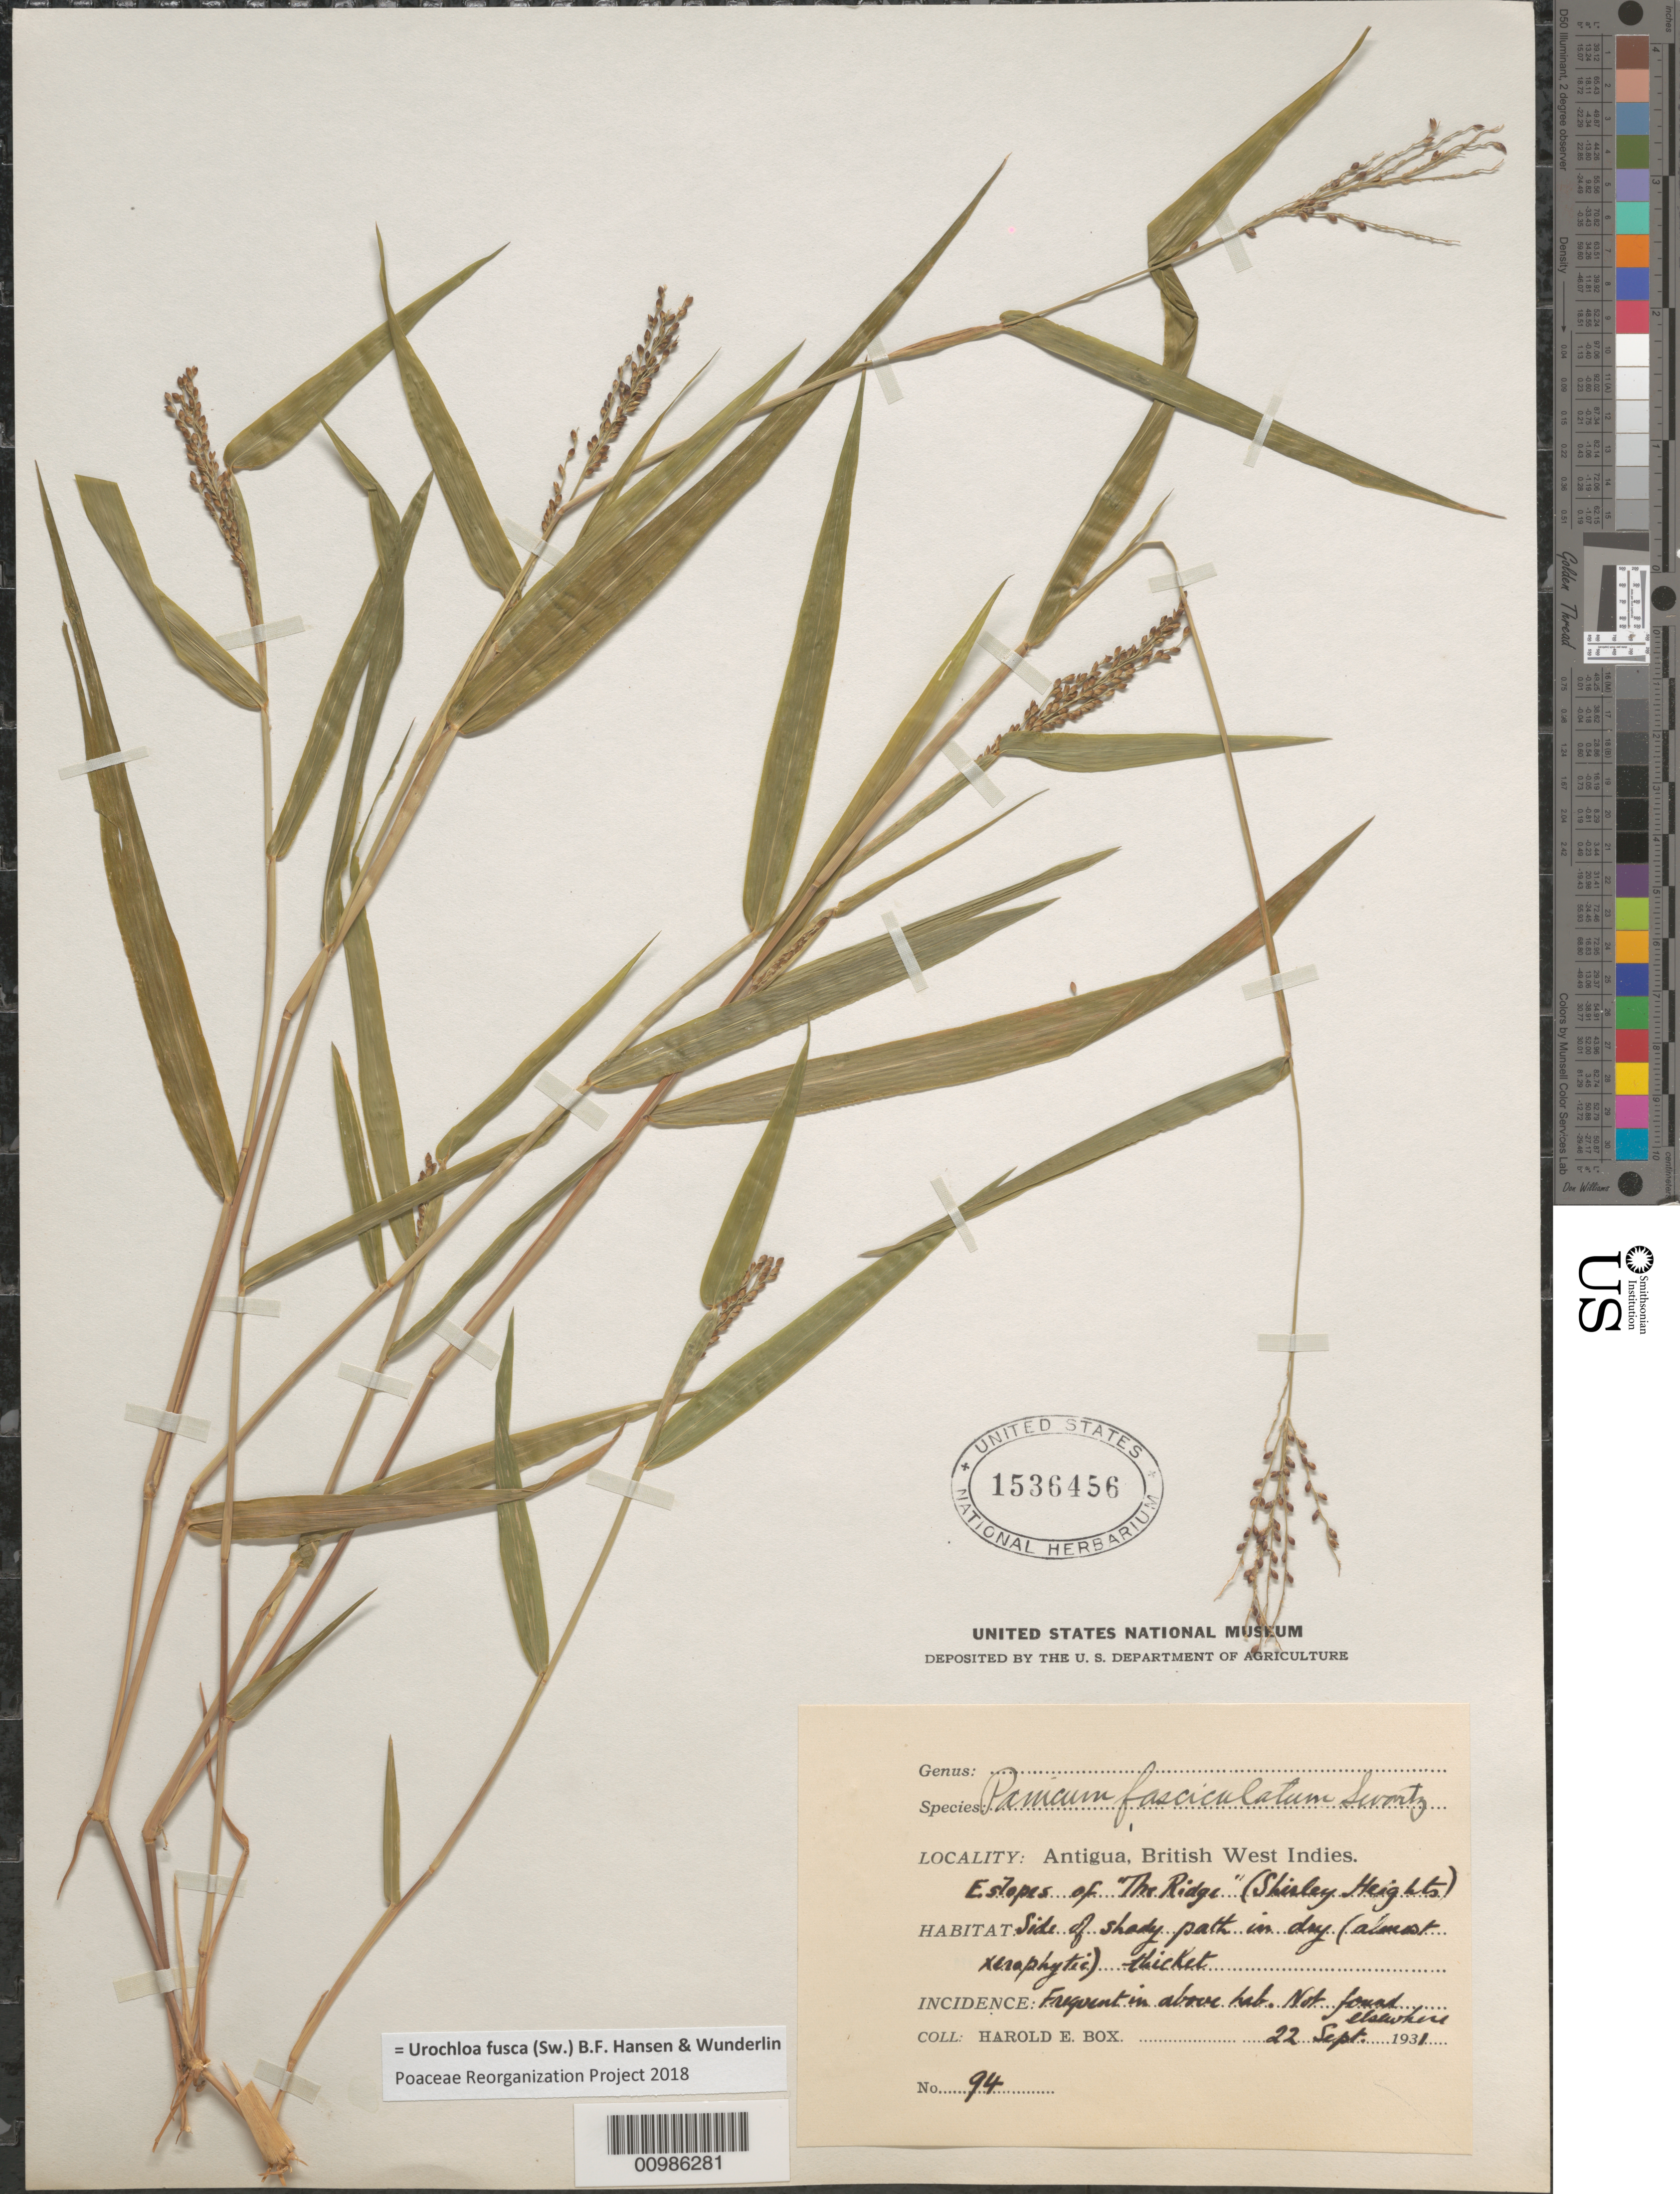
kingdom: Plantae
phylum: Tracheophyta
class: Liliopsida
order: Poales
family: Poaceae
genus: Brachiaria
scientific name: Brachiaria fasciculata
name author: (Sw.) Parodi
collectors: H. E. Box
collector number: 94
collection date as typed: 22 Sep 1931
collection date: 1931-09-22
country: Antigua and Barbuda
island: Antigua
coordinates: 0 N, 0 E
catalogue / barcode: US 1536456